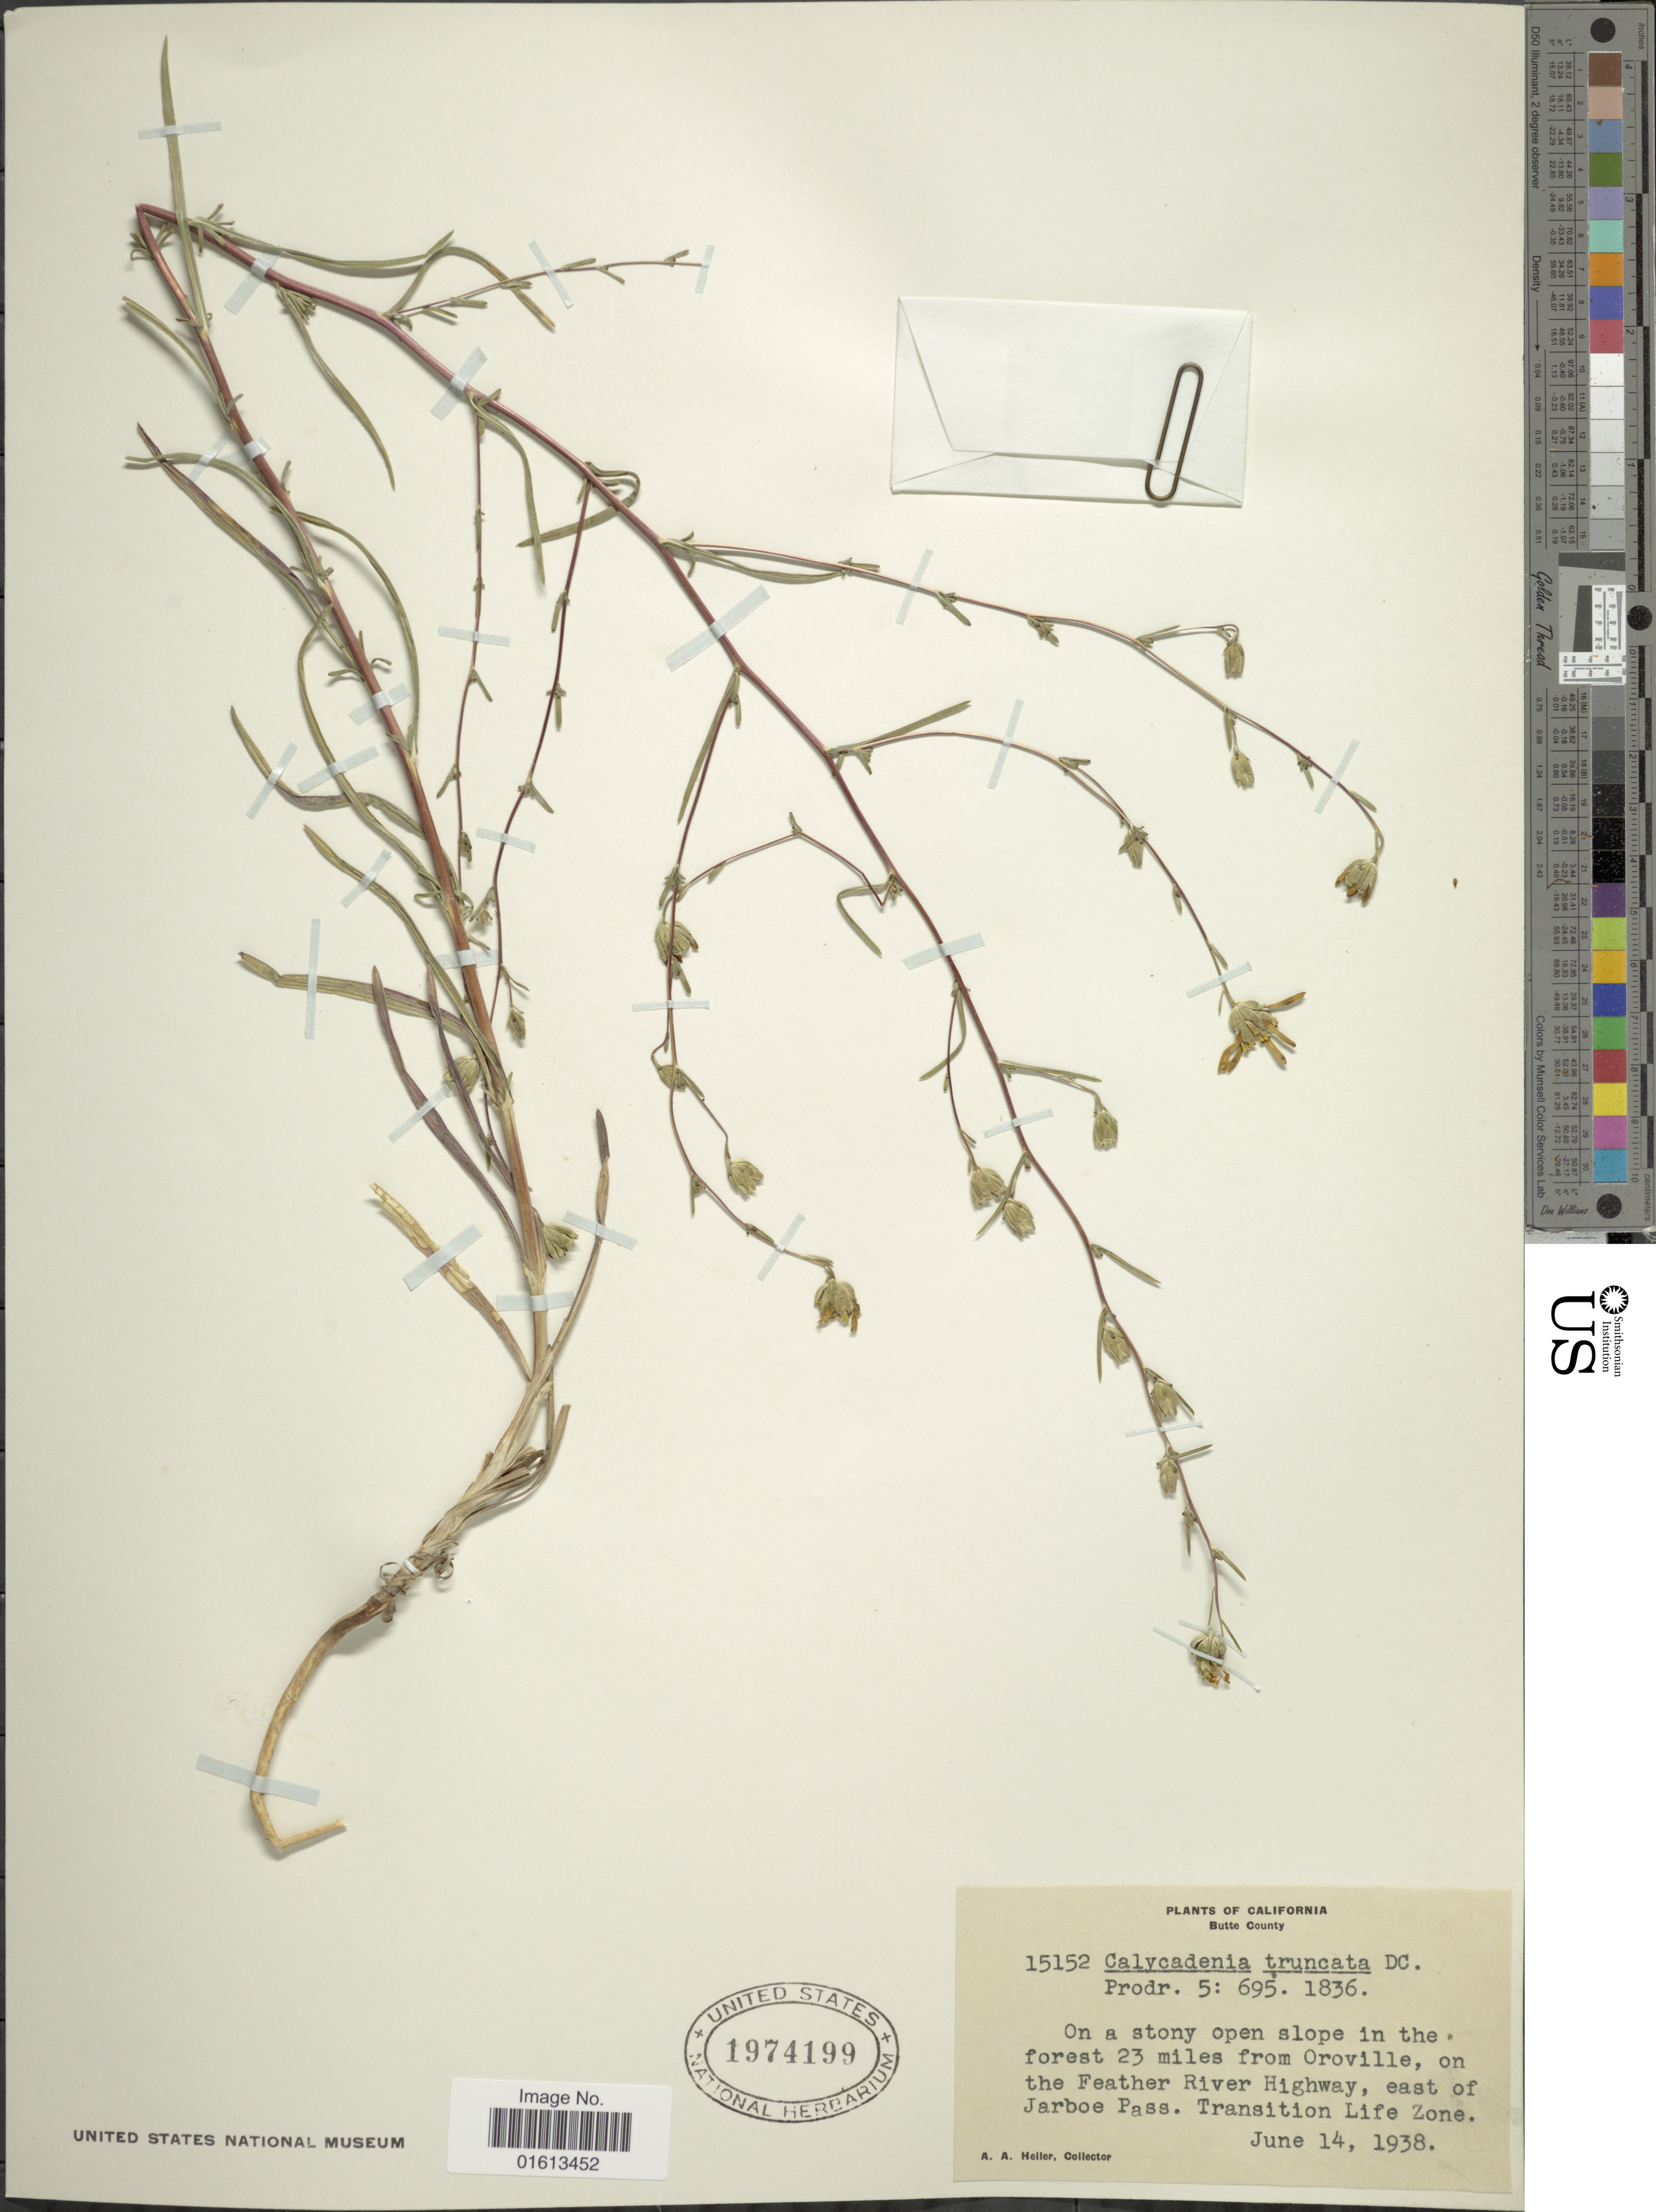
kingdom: Plantae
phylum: Tracheophyta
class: Magnoliopsida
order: Asterales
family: Asteraceae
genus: Calycadenia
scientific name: Calycadenia truncata subsp. truncata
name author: DC.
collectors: A. A. Heller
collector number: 15152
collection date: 1938-06-14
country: United States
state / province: California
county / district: Butte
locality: Butte County, on a stony open slope in the forest 23 miles from Oroville, on the Feather River Highway, east of Jarboe Pass, transition Life Zone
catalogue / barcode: US 1974199